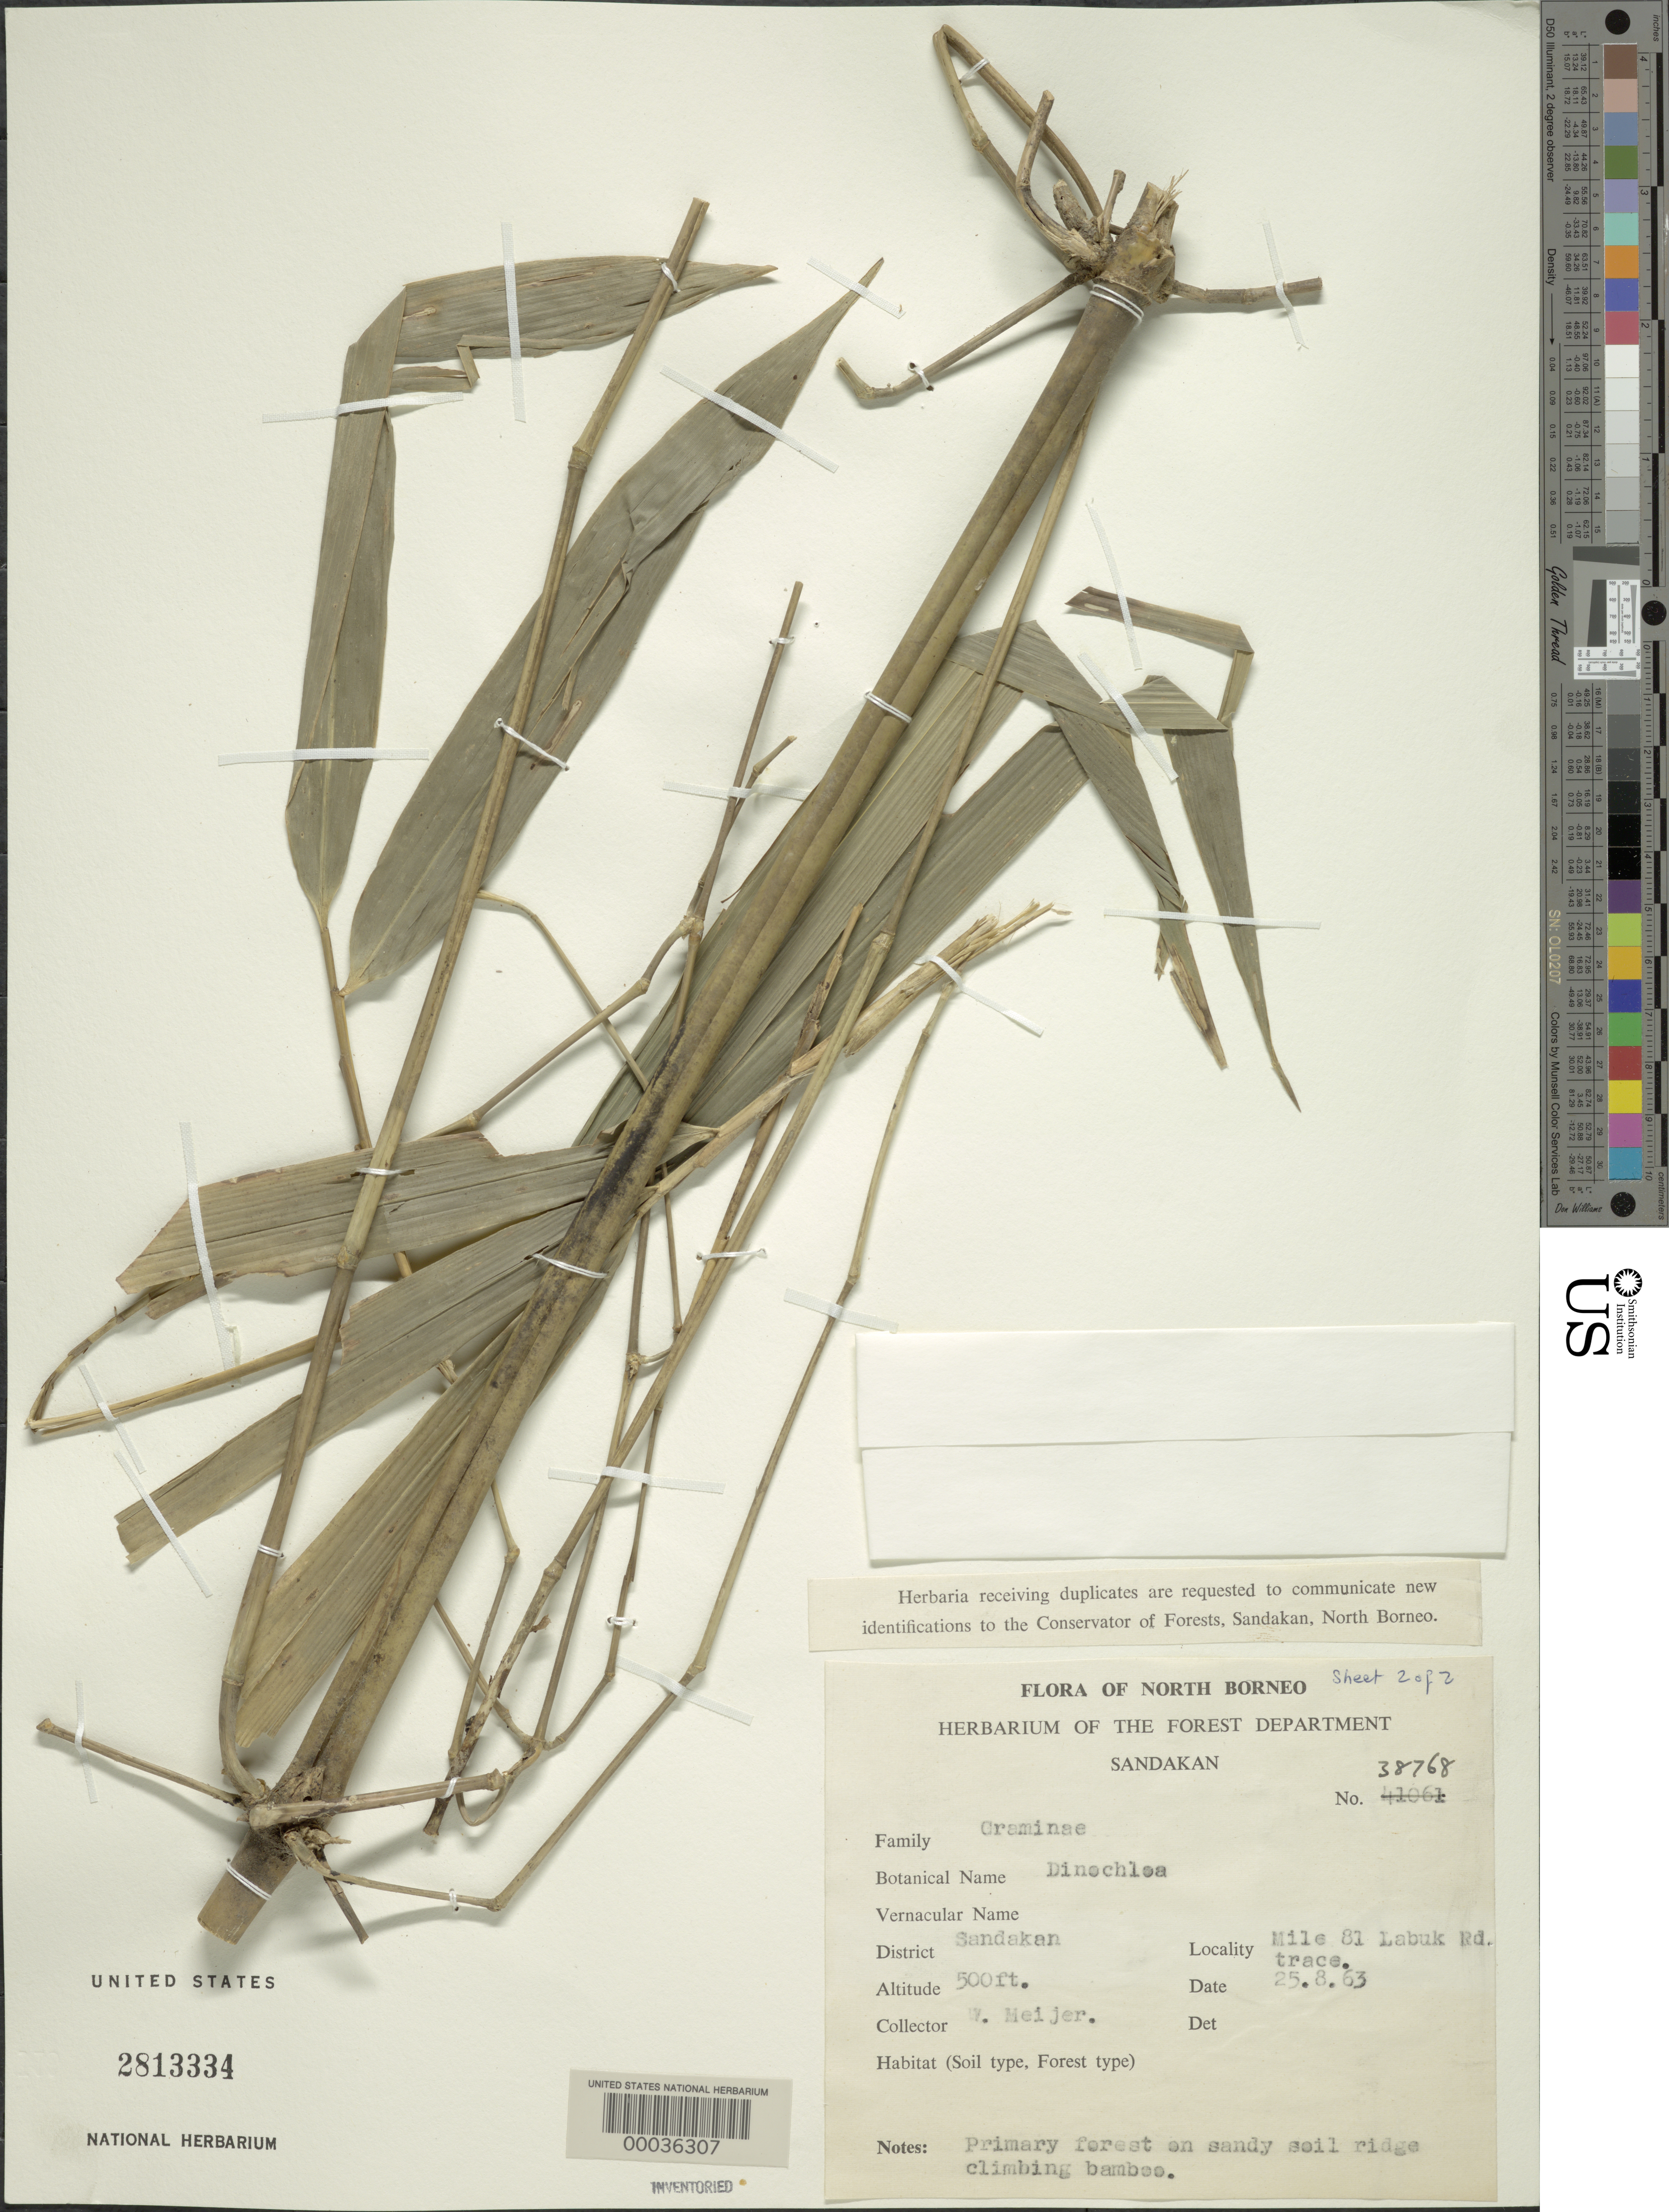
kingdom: Plantae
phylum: Tracheophyta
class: Liliopsida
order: Poales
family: Poaceae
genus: Dinochloa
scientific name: Dinochloa sp.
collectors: W. Meijer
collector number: Hfd 38768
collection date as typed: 25 Aug 1963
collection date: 1963-08-25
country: Malaysia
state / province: Sabah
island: Borneo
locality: Sandakan dist., mi 81 labuk rd trace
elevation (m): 153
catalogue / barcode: US 2813334